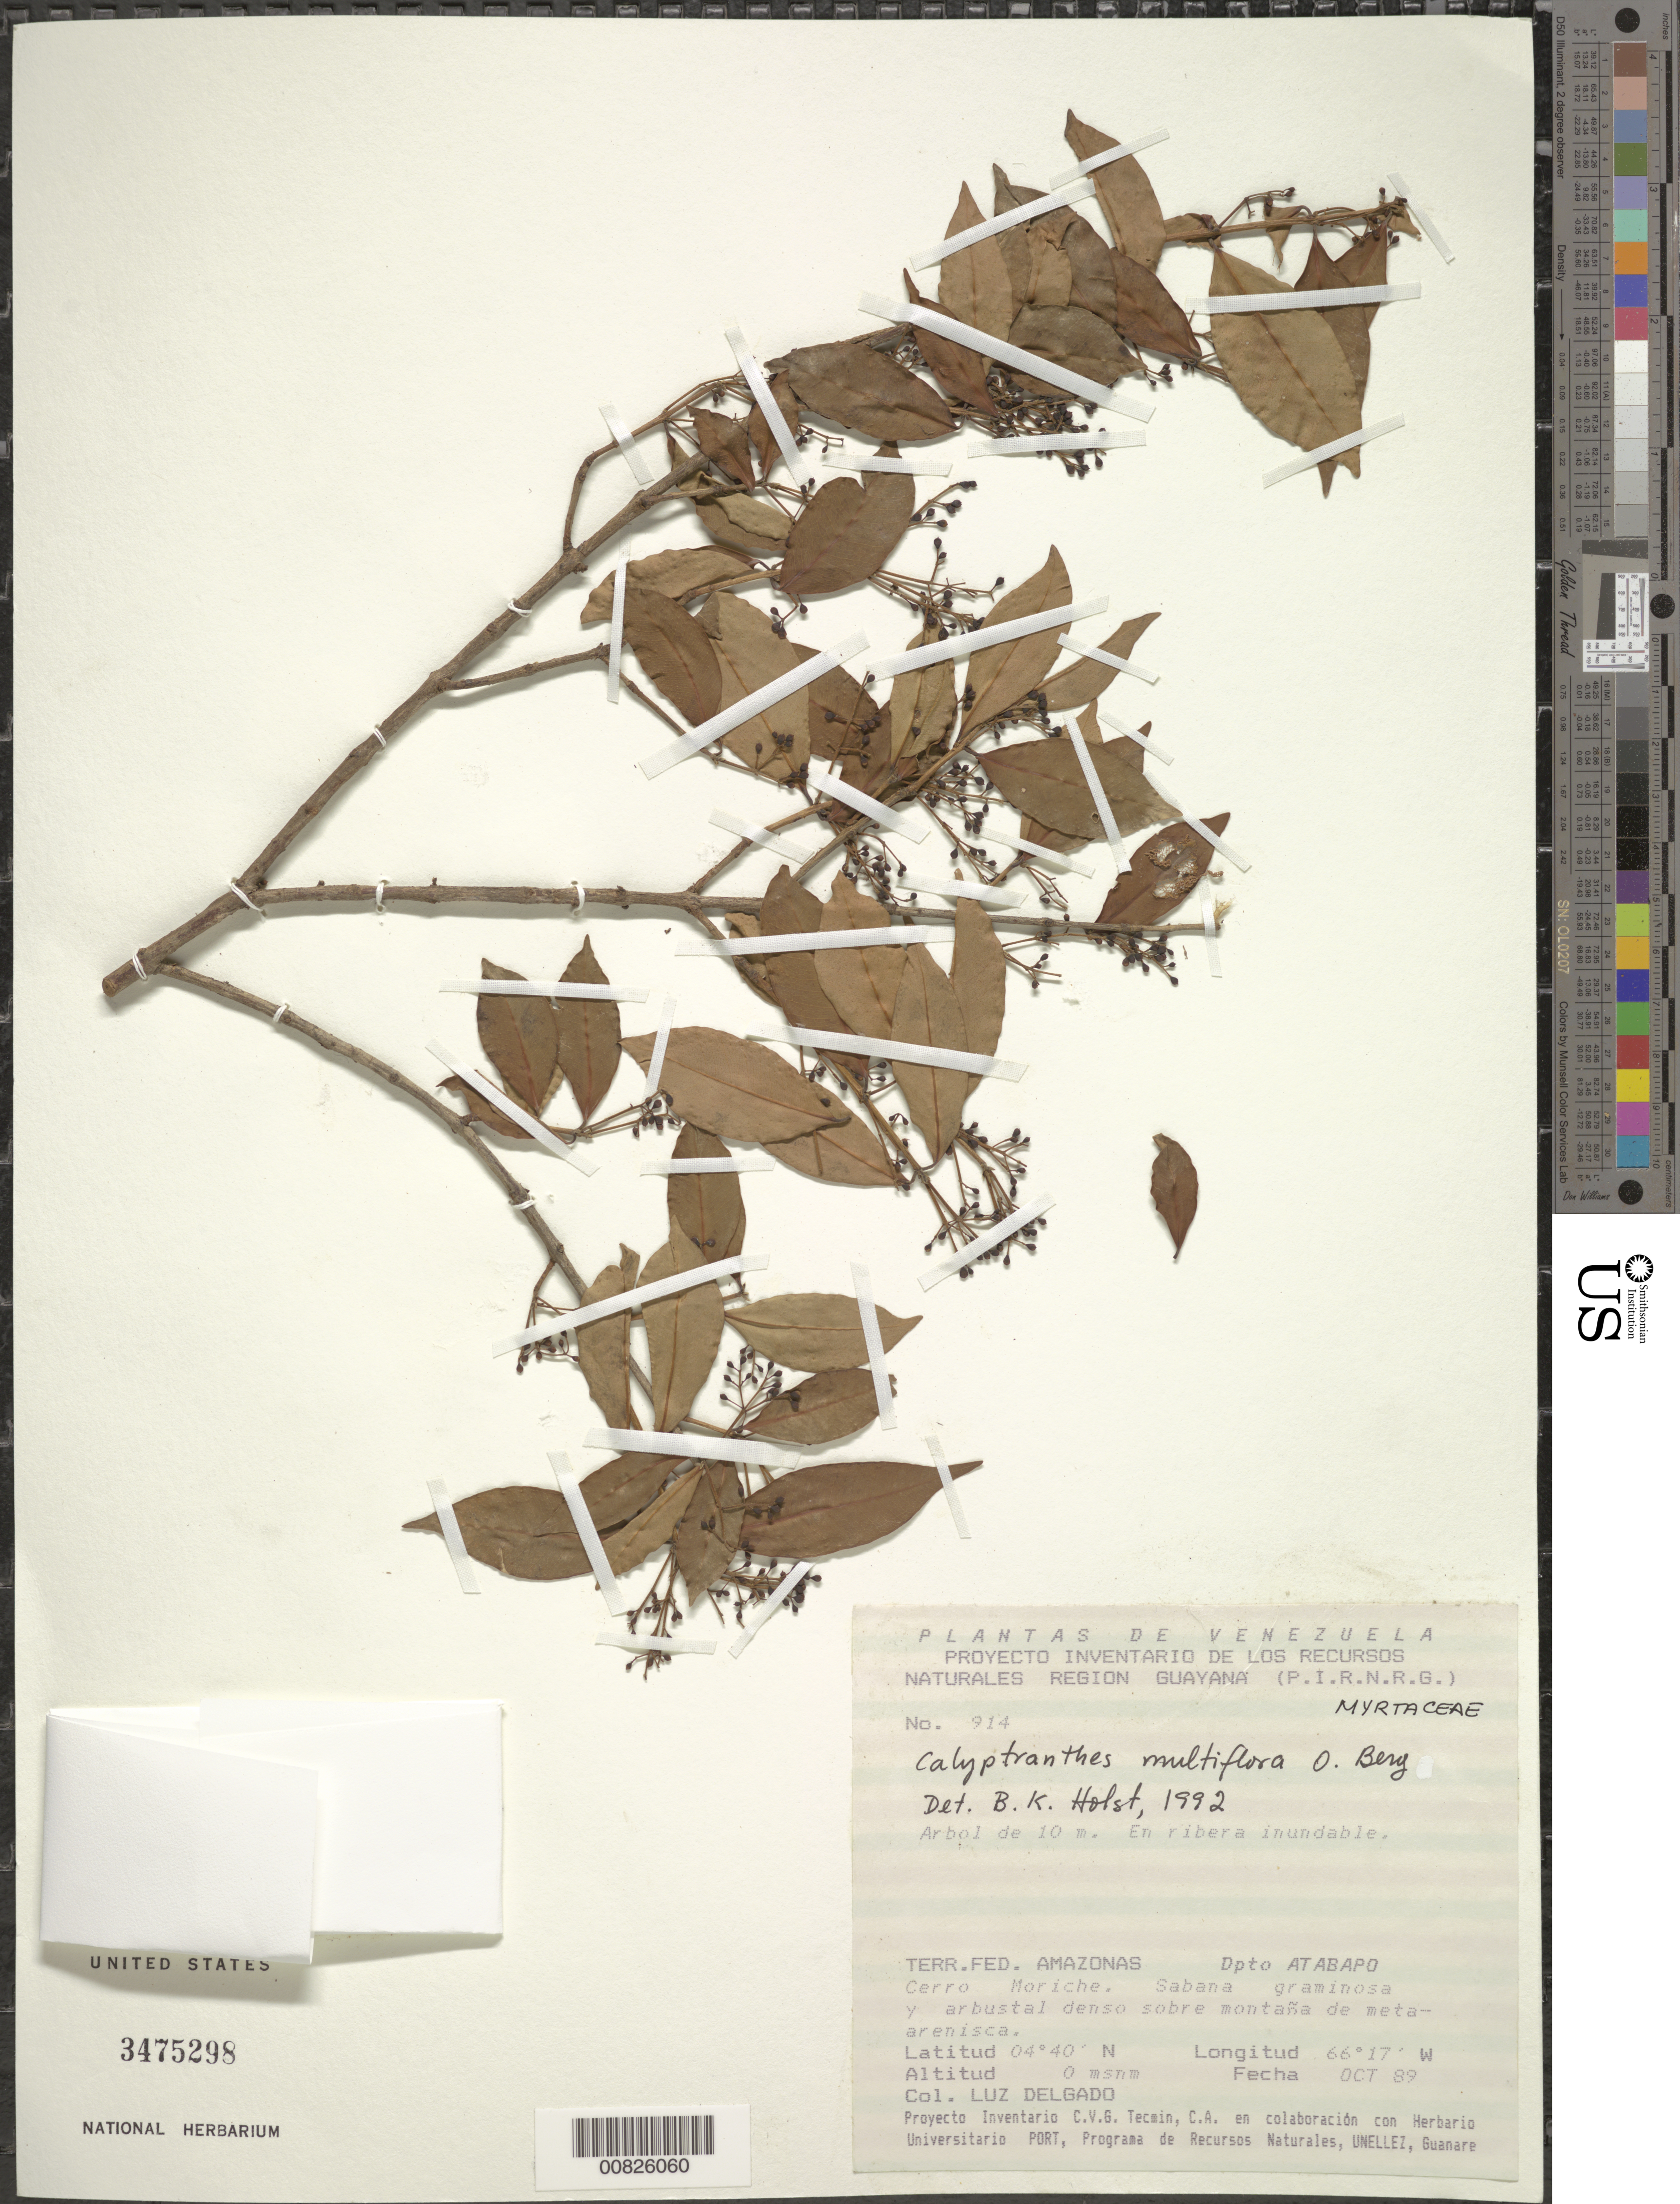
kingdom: Plantae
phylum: Tracheophyta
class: Magnoliopsida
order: Myrtales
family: Myrtaceae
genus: Myrcia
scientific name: Myrcia florifera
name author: (McVaugh) Gaem & E. Lucas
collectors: L. Delgado V.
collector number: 914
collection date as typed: Oct-89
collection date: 1989-10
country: Venezuela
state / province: Amazonas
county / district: Atabapo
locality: Cerro Moriche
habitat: Sabana graminosa y arbustal denso sobre montaña de meta-arenisca; en zona inundable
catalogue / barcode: US 3475298